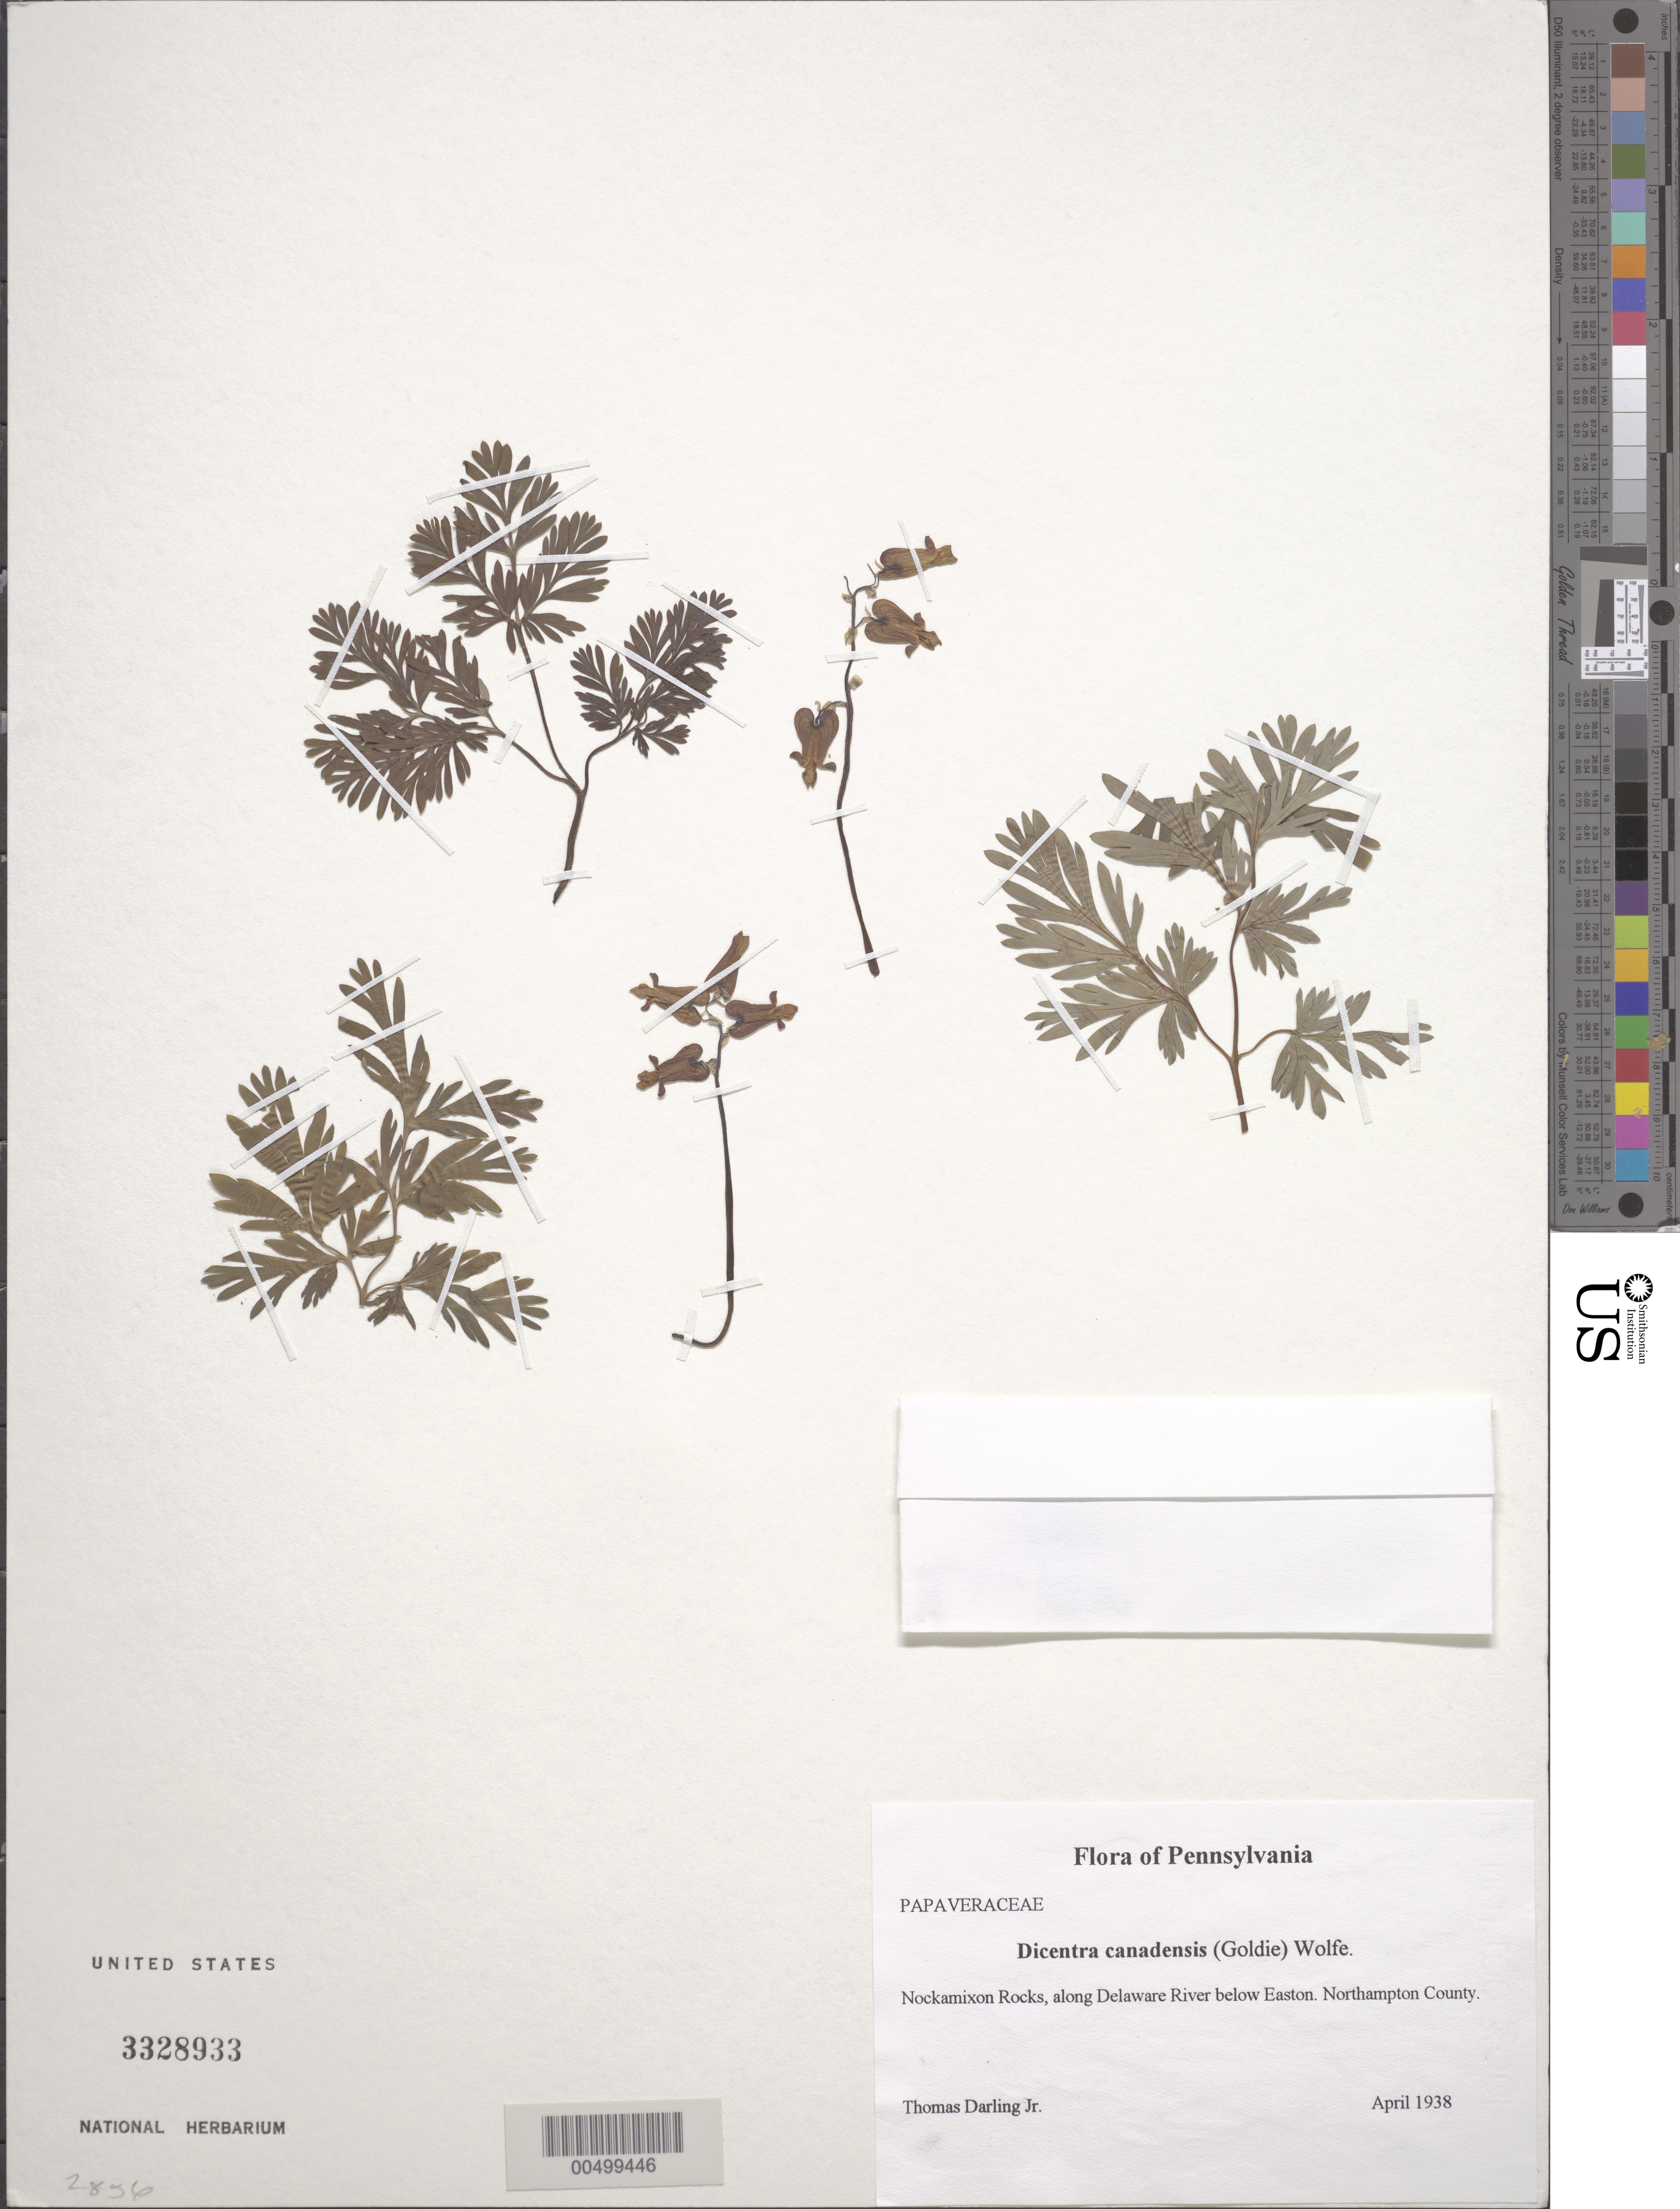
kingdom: Plantae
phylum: Tracheophyta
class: Magnoliopsida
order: Ranunculales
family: Papaveraceae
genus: Dicentra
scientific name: Dicentra canadensis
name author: (Goldie) Walp.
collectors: T. Darling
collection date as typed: Apr 1938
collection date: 1938-04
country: United States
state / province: Pennsylvania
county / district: Northampton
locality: Nockamixon Rocks, along Delaware River below Easton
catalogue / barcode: US 3328933